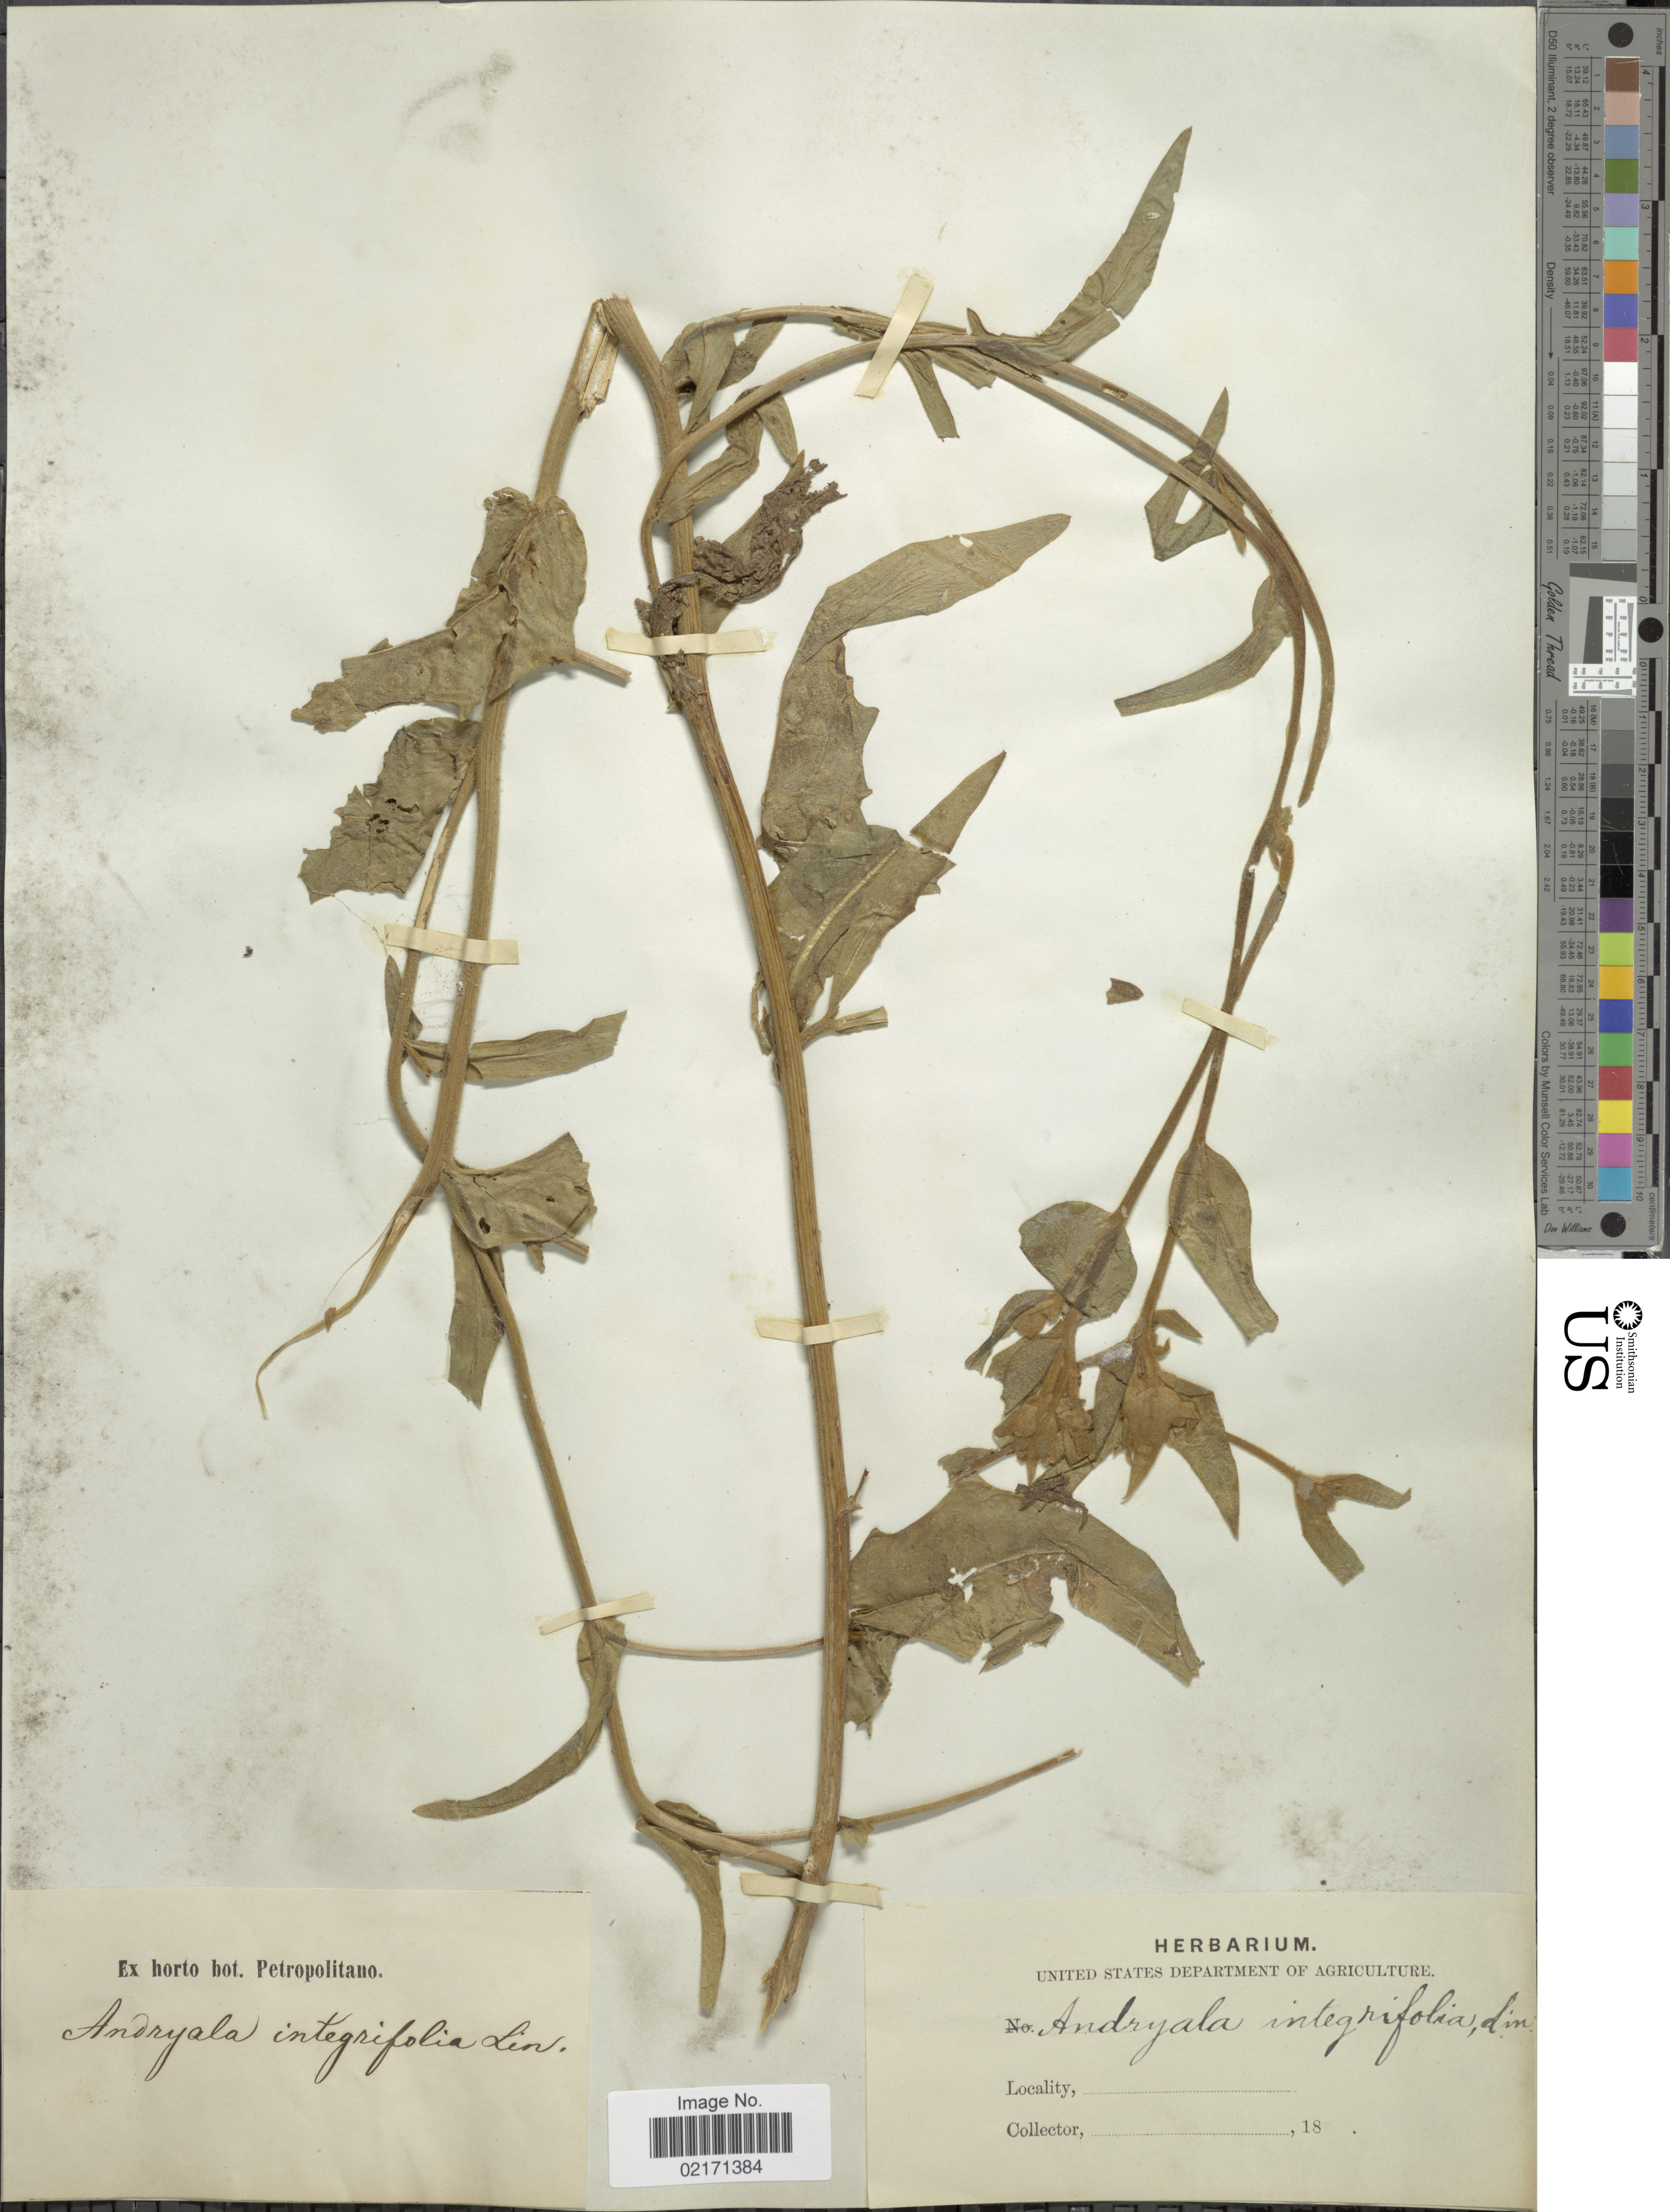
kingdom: Plantae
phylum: Tracheophyta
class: Magnoliopsida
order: Asterales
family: Asteraceae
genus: Andryala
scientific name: Andryala integrifolia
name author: L.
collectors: ex Horto Bot. Petropolitano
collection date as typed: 18